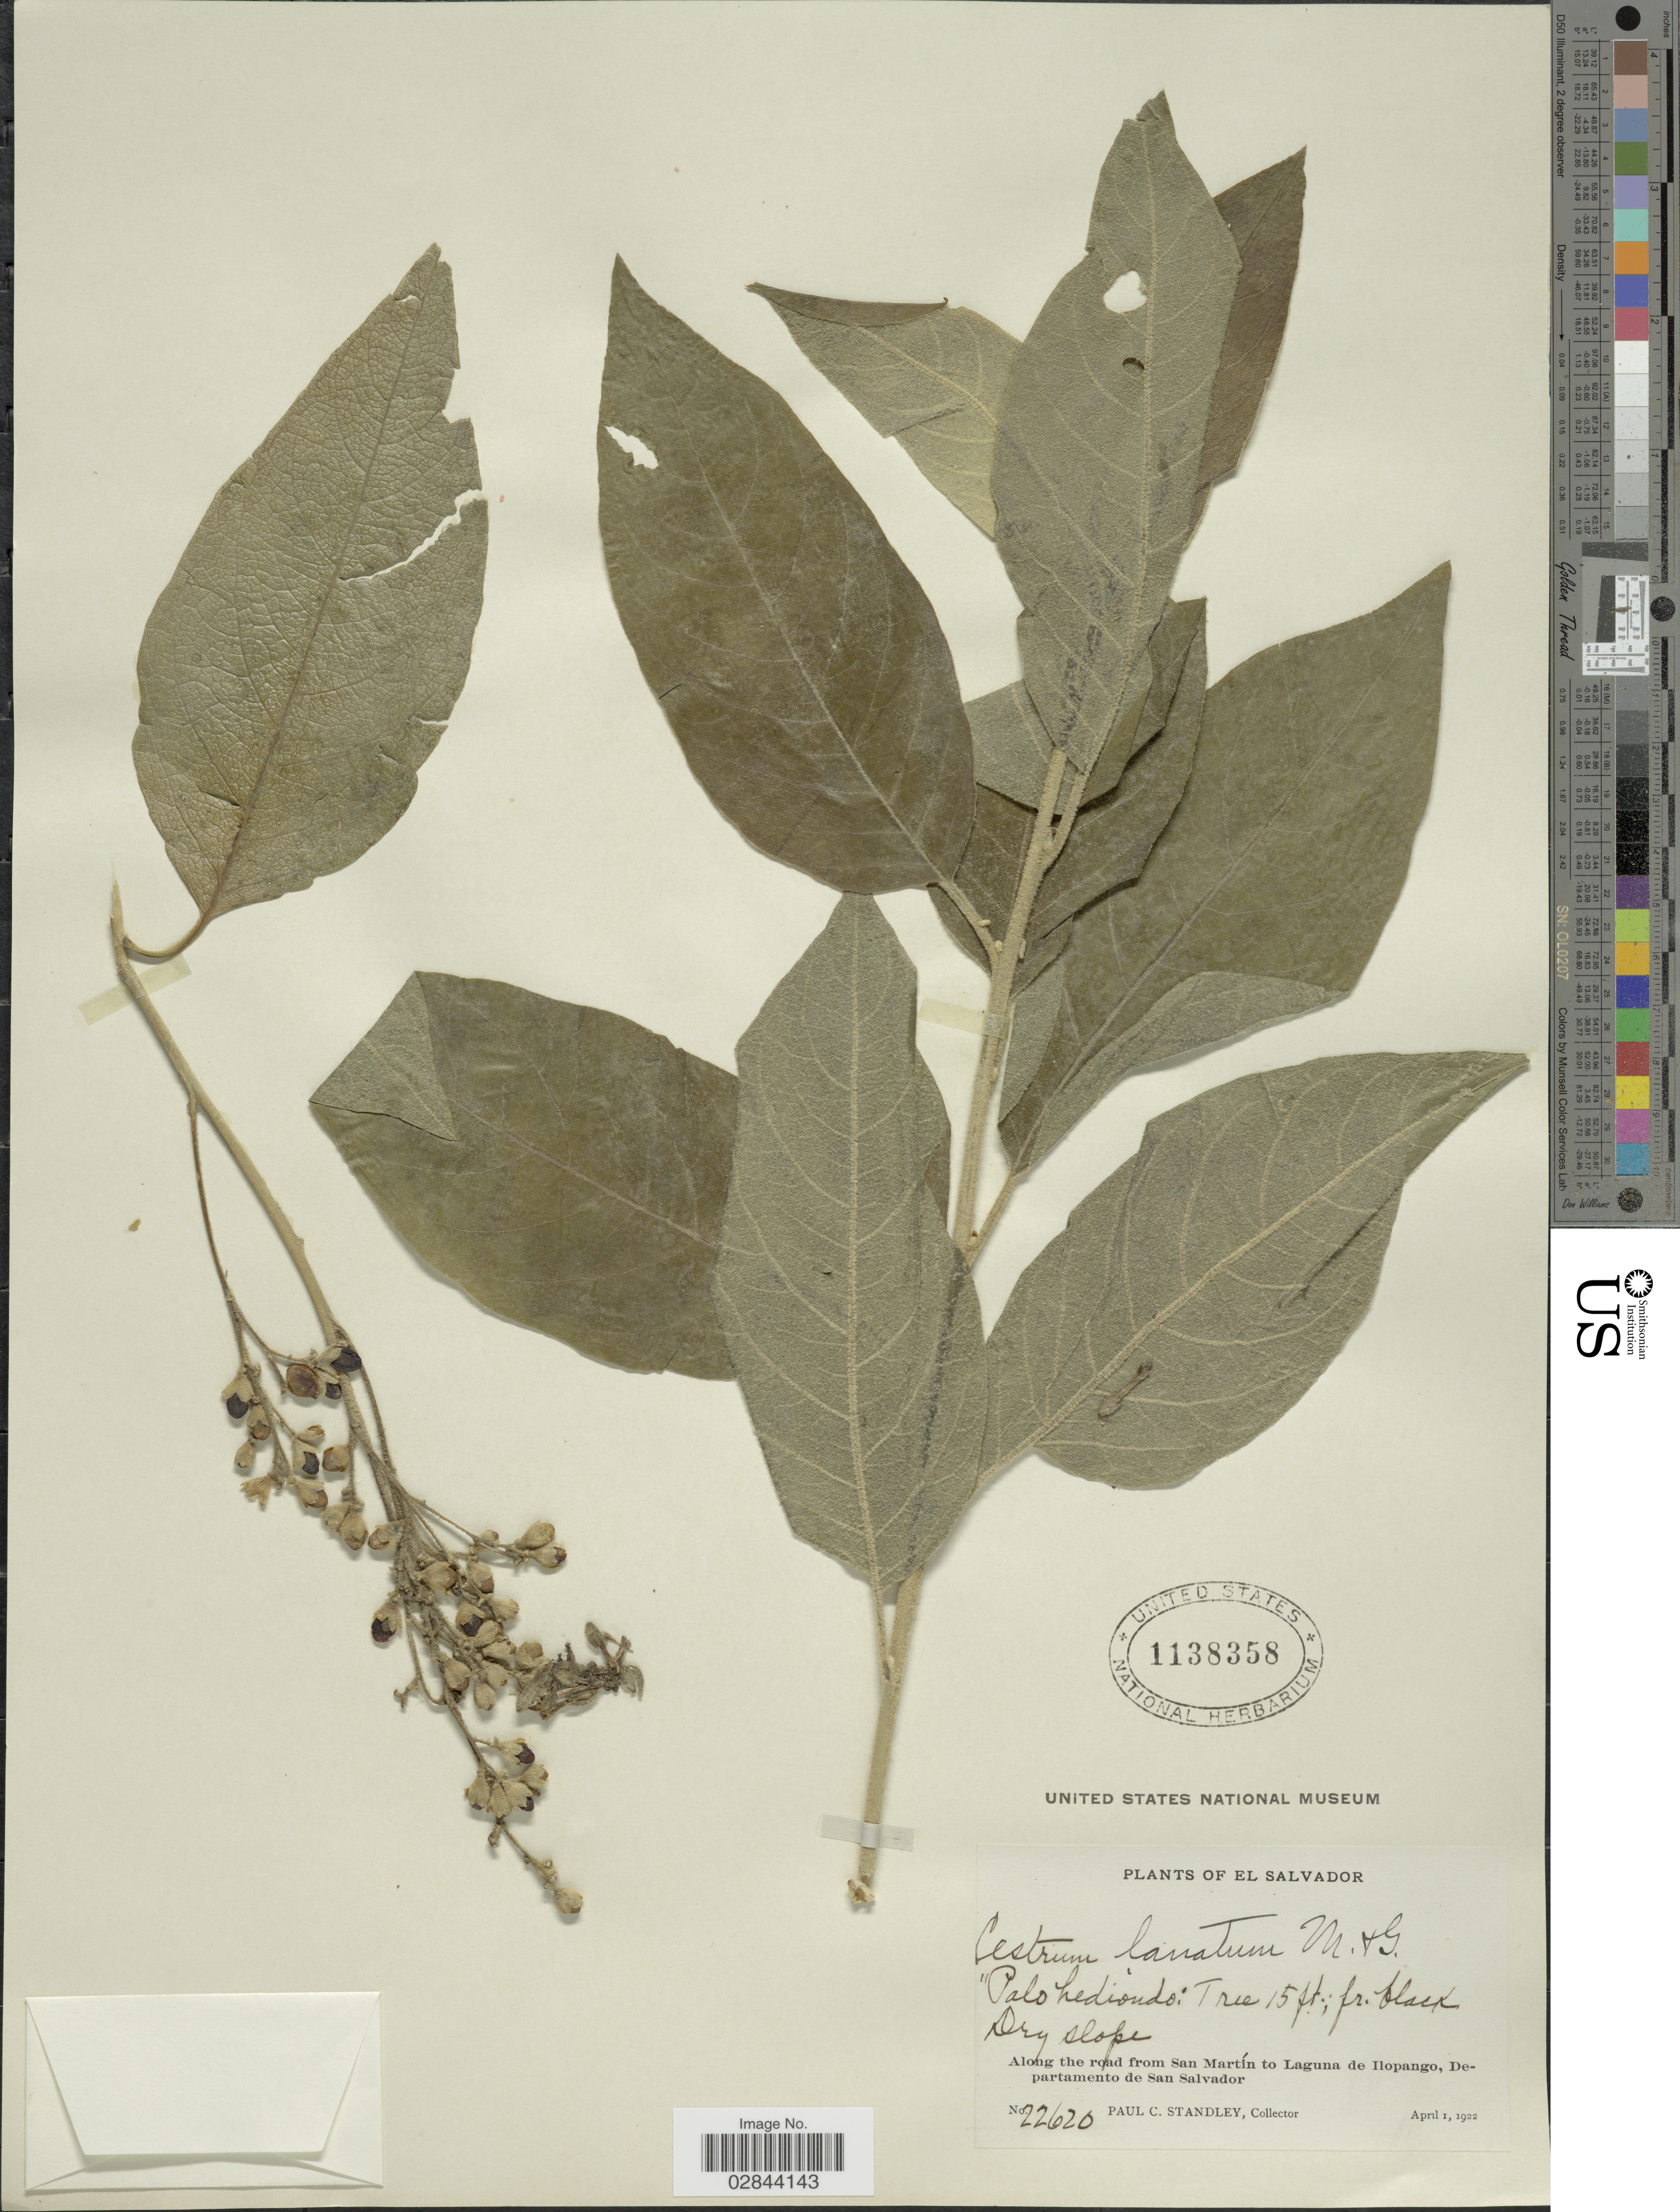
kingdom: Plantae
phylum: Tracheophyta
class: Magnoliopsida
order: Solanales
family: Solanaceae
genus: Cestrum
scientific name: Cestrum lanatum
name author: M. Martens & Galeotti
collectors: P. C. Standley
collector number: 22620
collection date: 1922-04-01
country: El Salvador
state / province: San Salvador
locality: Along the road from San Martín to Laguna de Ilopango, Departamento de San Salvador.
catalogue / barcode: US 1138358